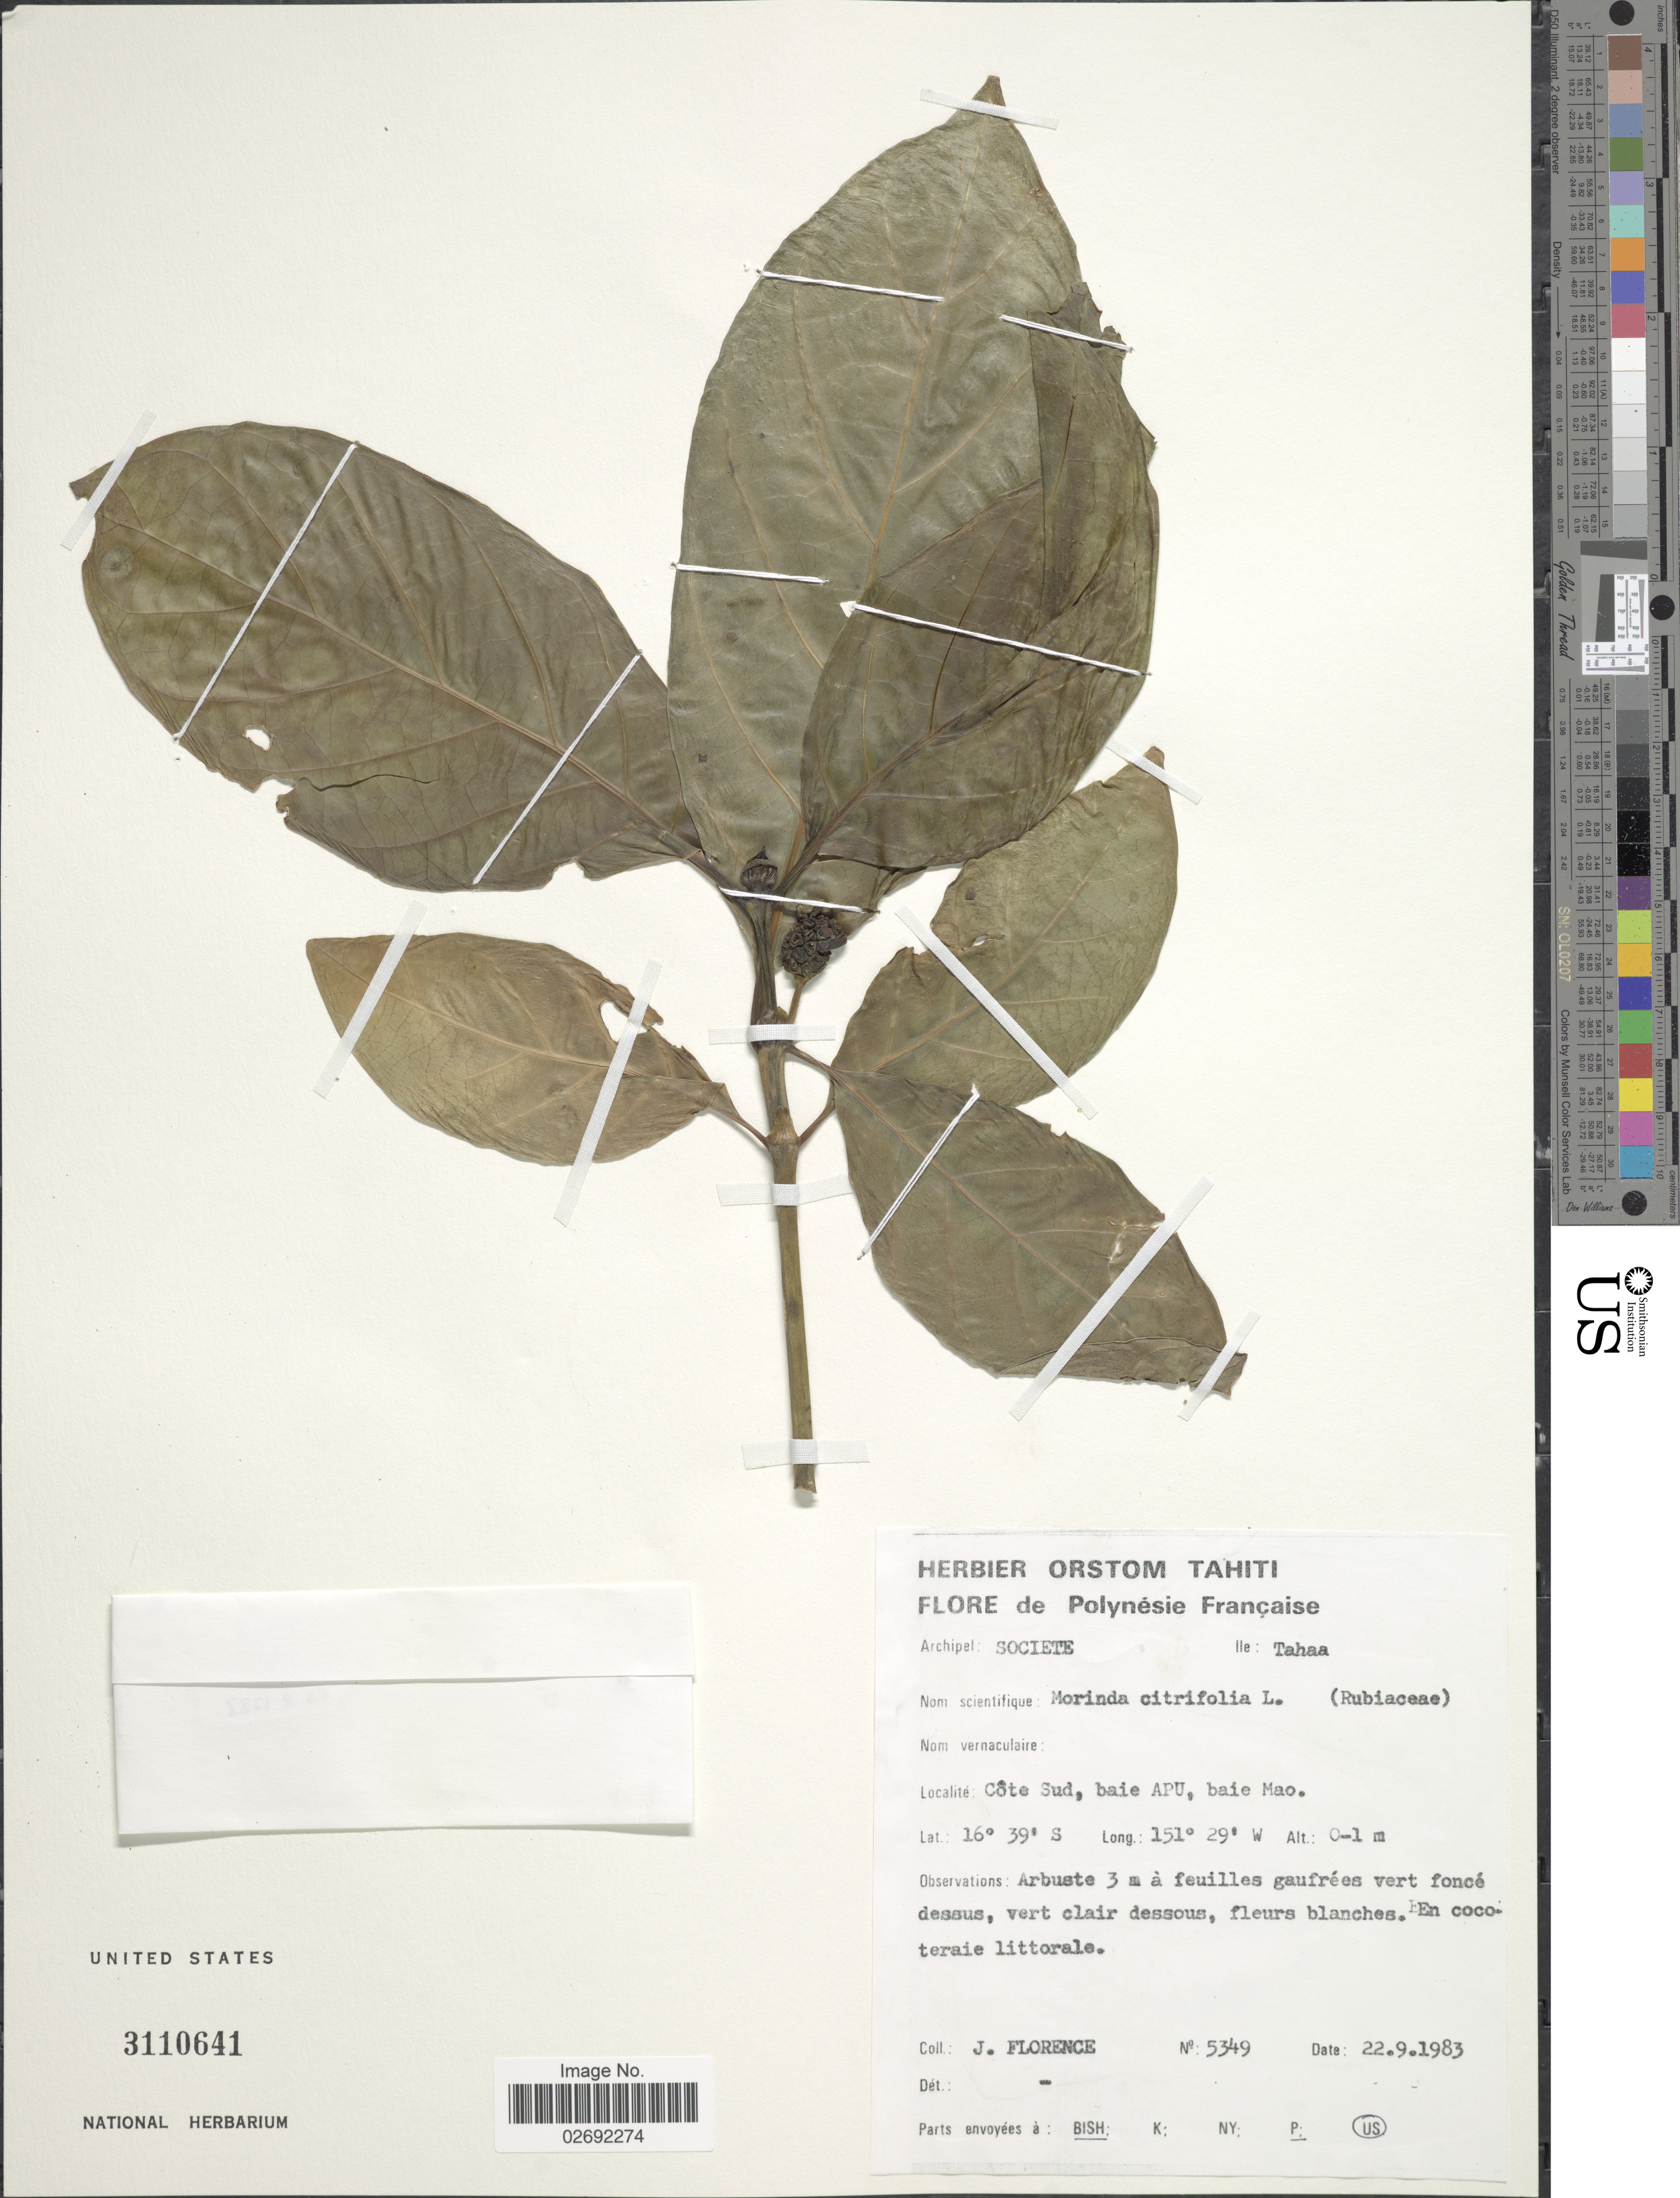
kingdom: Plantae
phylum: Tracheophyta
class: Magnoliopsida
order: Gentianales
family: Rubiaceae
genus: Morinda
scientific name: Morinda citrifolia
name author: L.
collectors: J. Florence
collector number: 5349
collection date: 1983-09-22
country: French Polynesia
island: Tahaa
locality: Archipel: Societ. Ile: Tahaa. Côte Sud, baie APU, baie Mao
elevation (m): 0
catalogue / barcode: US 3110641